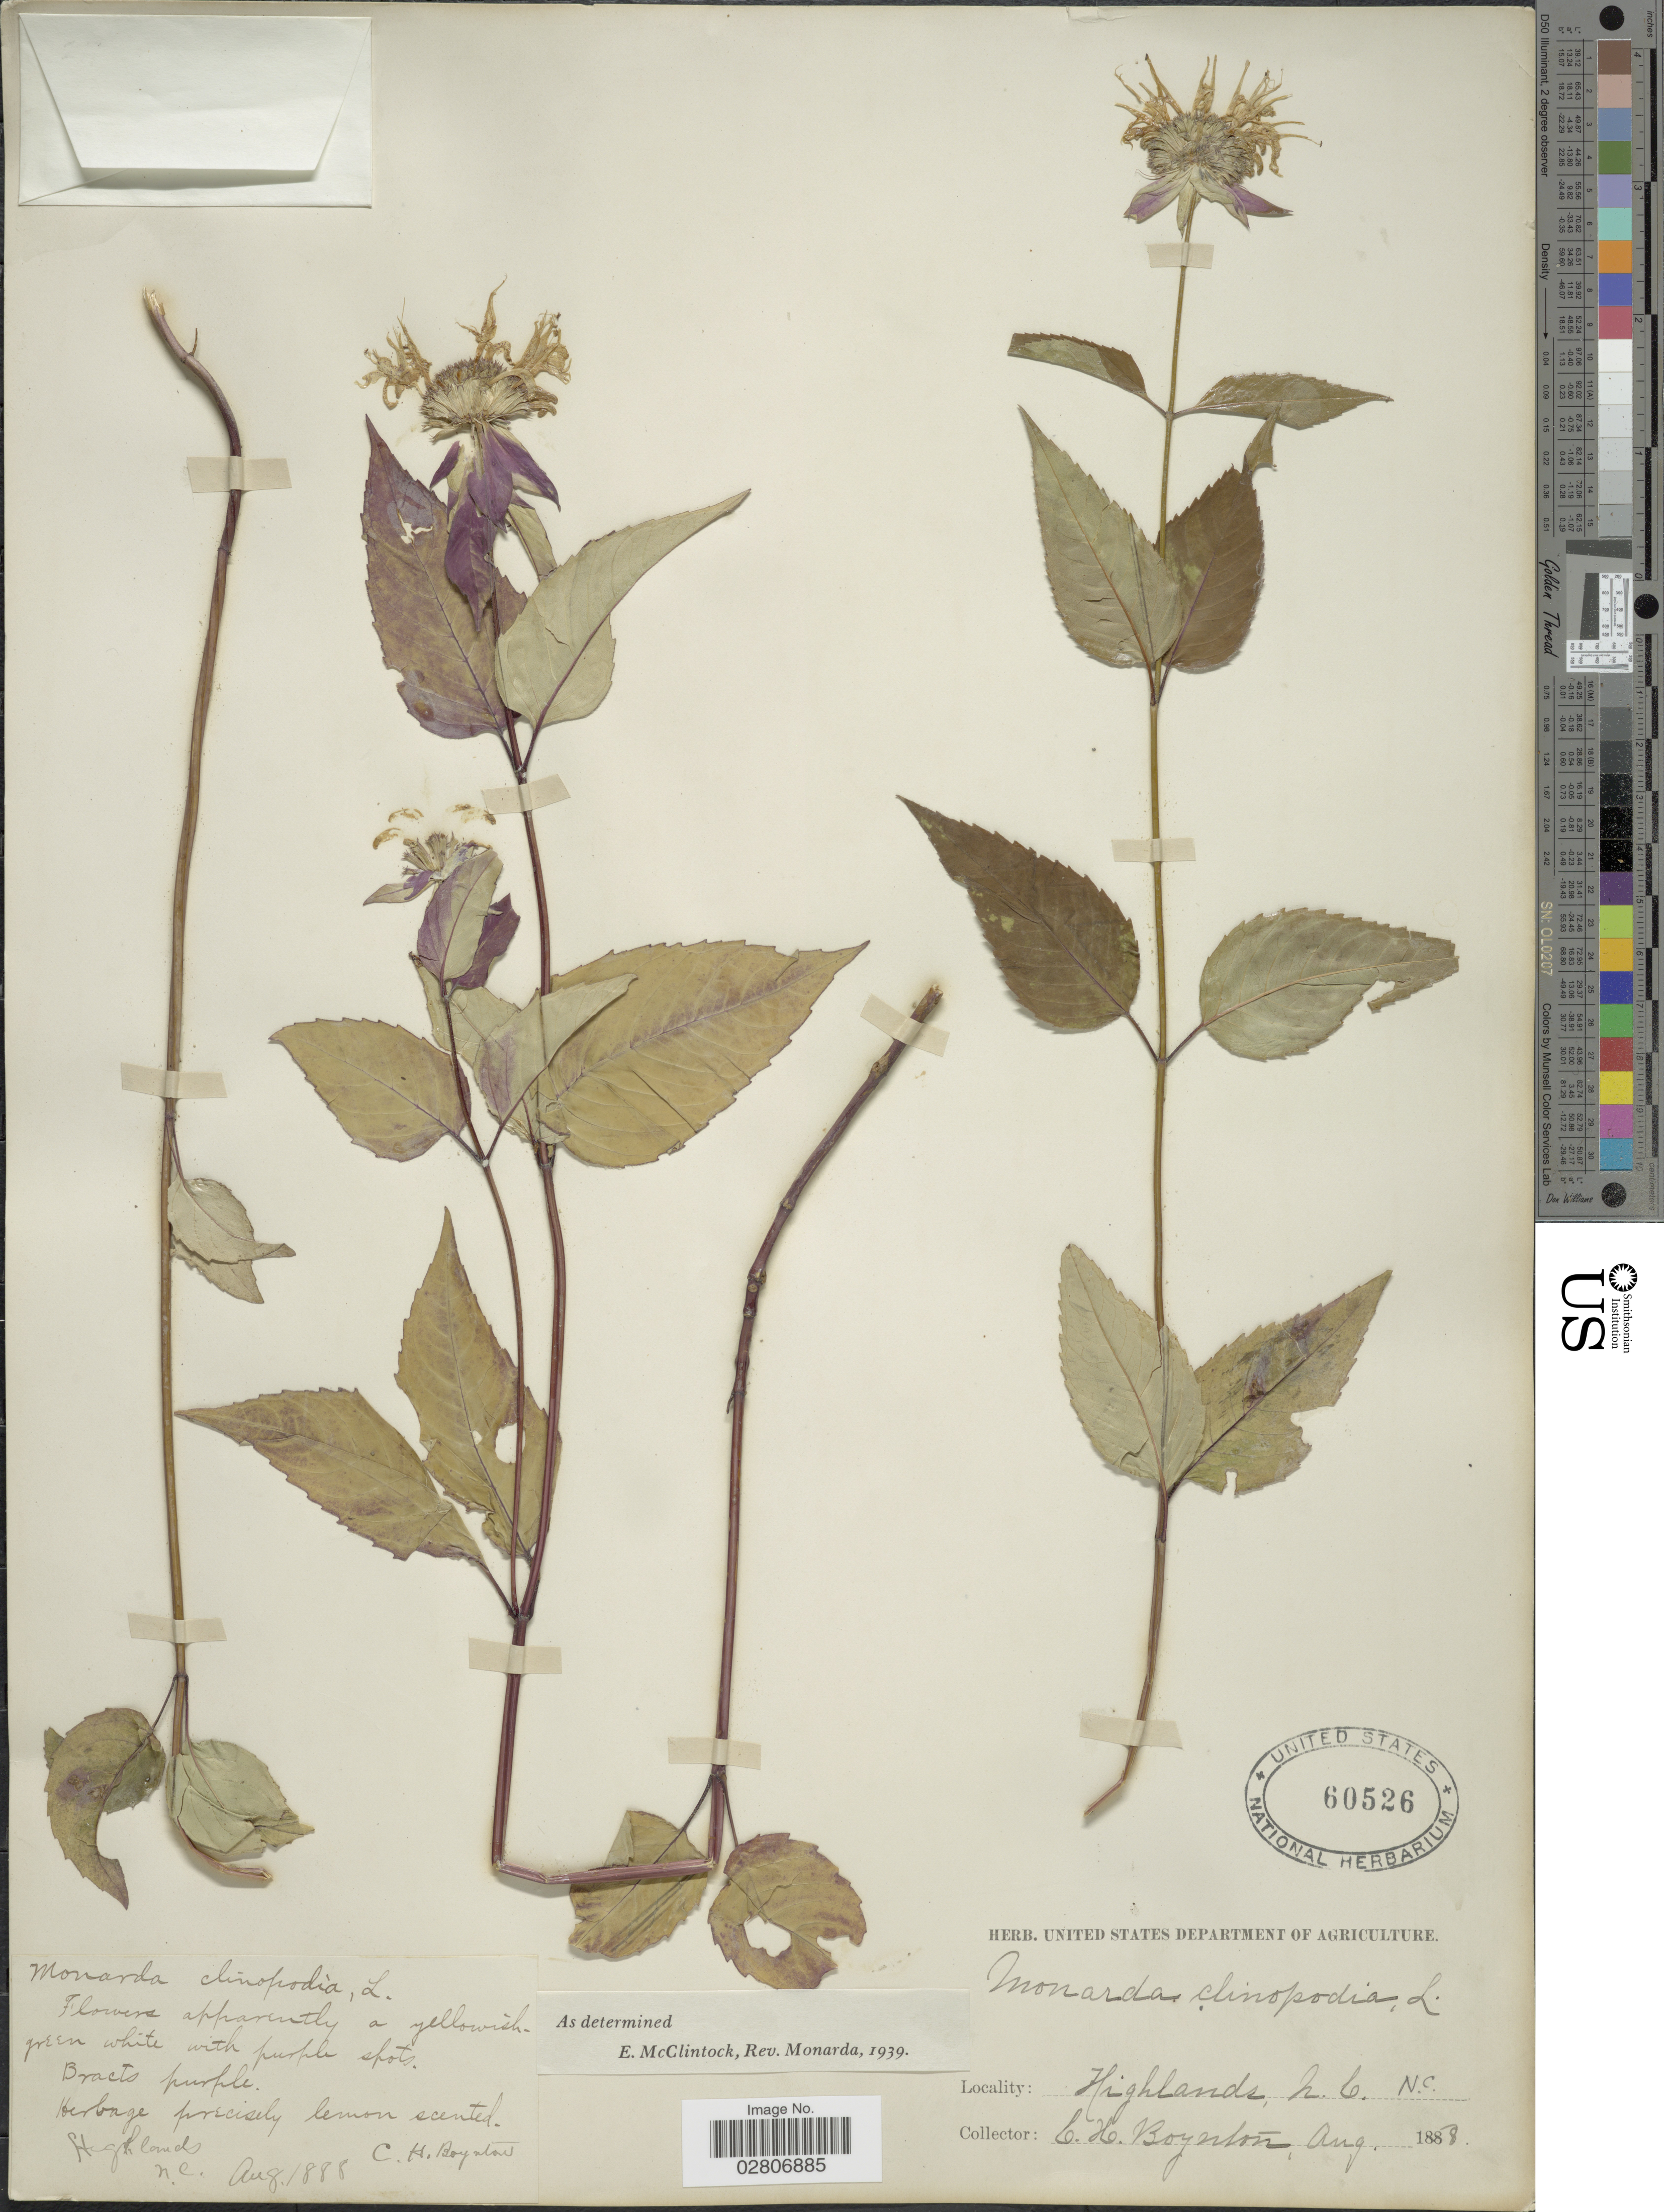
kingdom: Plantae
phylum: Tracheophyta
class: Magnoliopsida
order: Lamiales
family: Lamiaceae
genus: Monarda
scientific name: Monarda clinopodia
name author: L.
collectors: C. Boynton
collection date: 1888-08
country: United States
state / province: North Carolina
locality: Highlands.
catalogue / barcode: US 60526